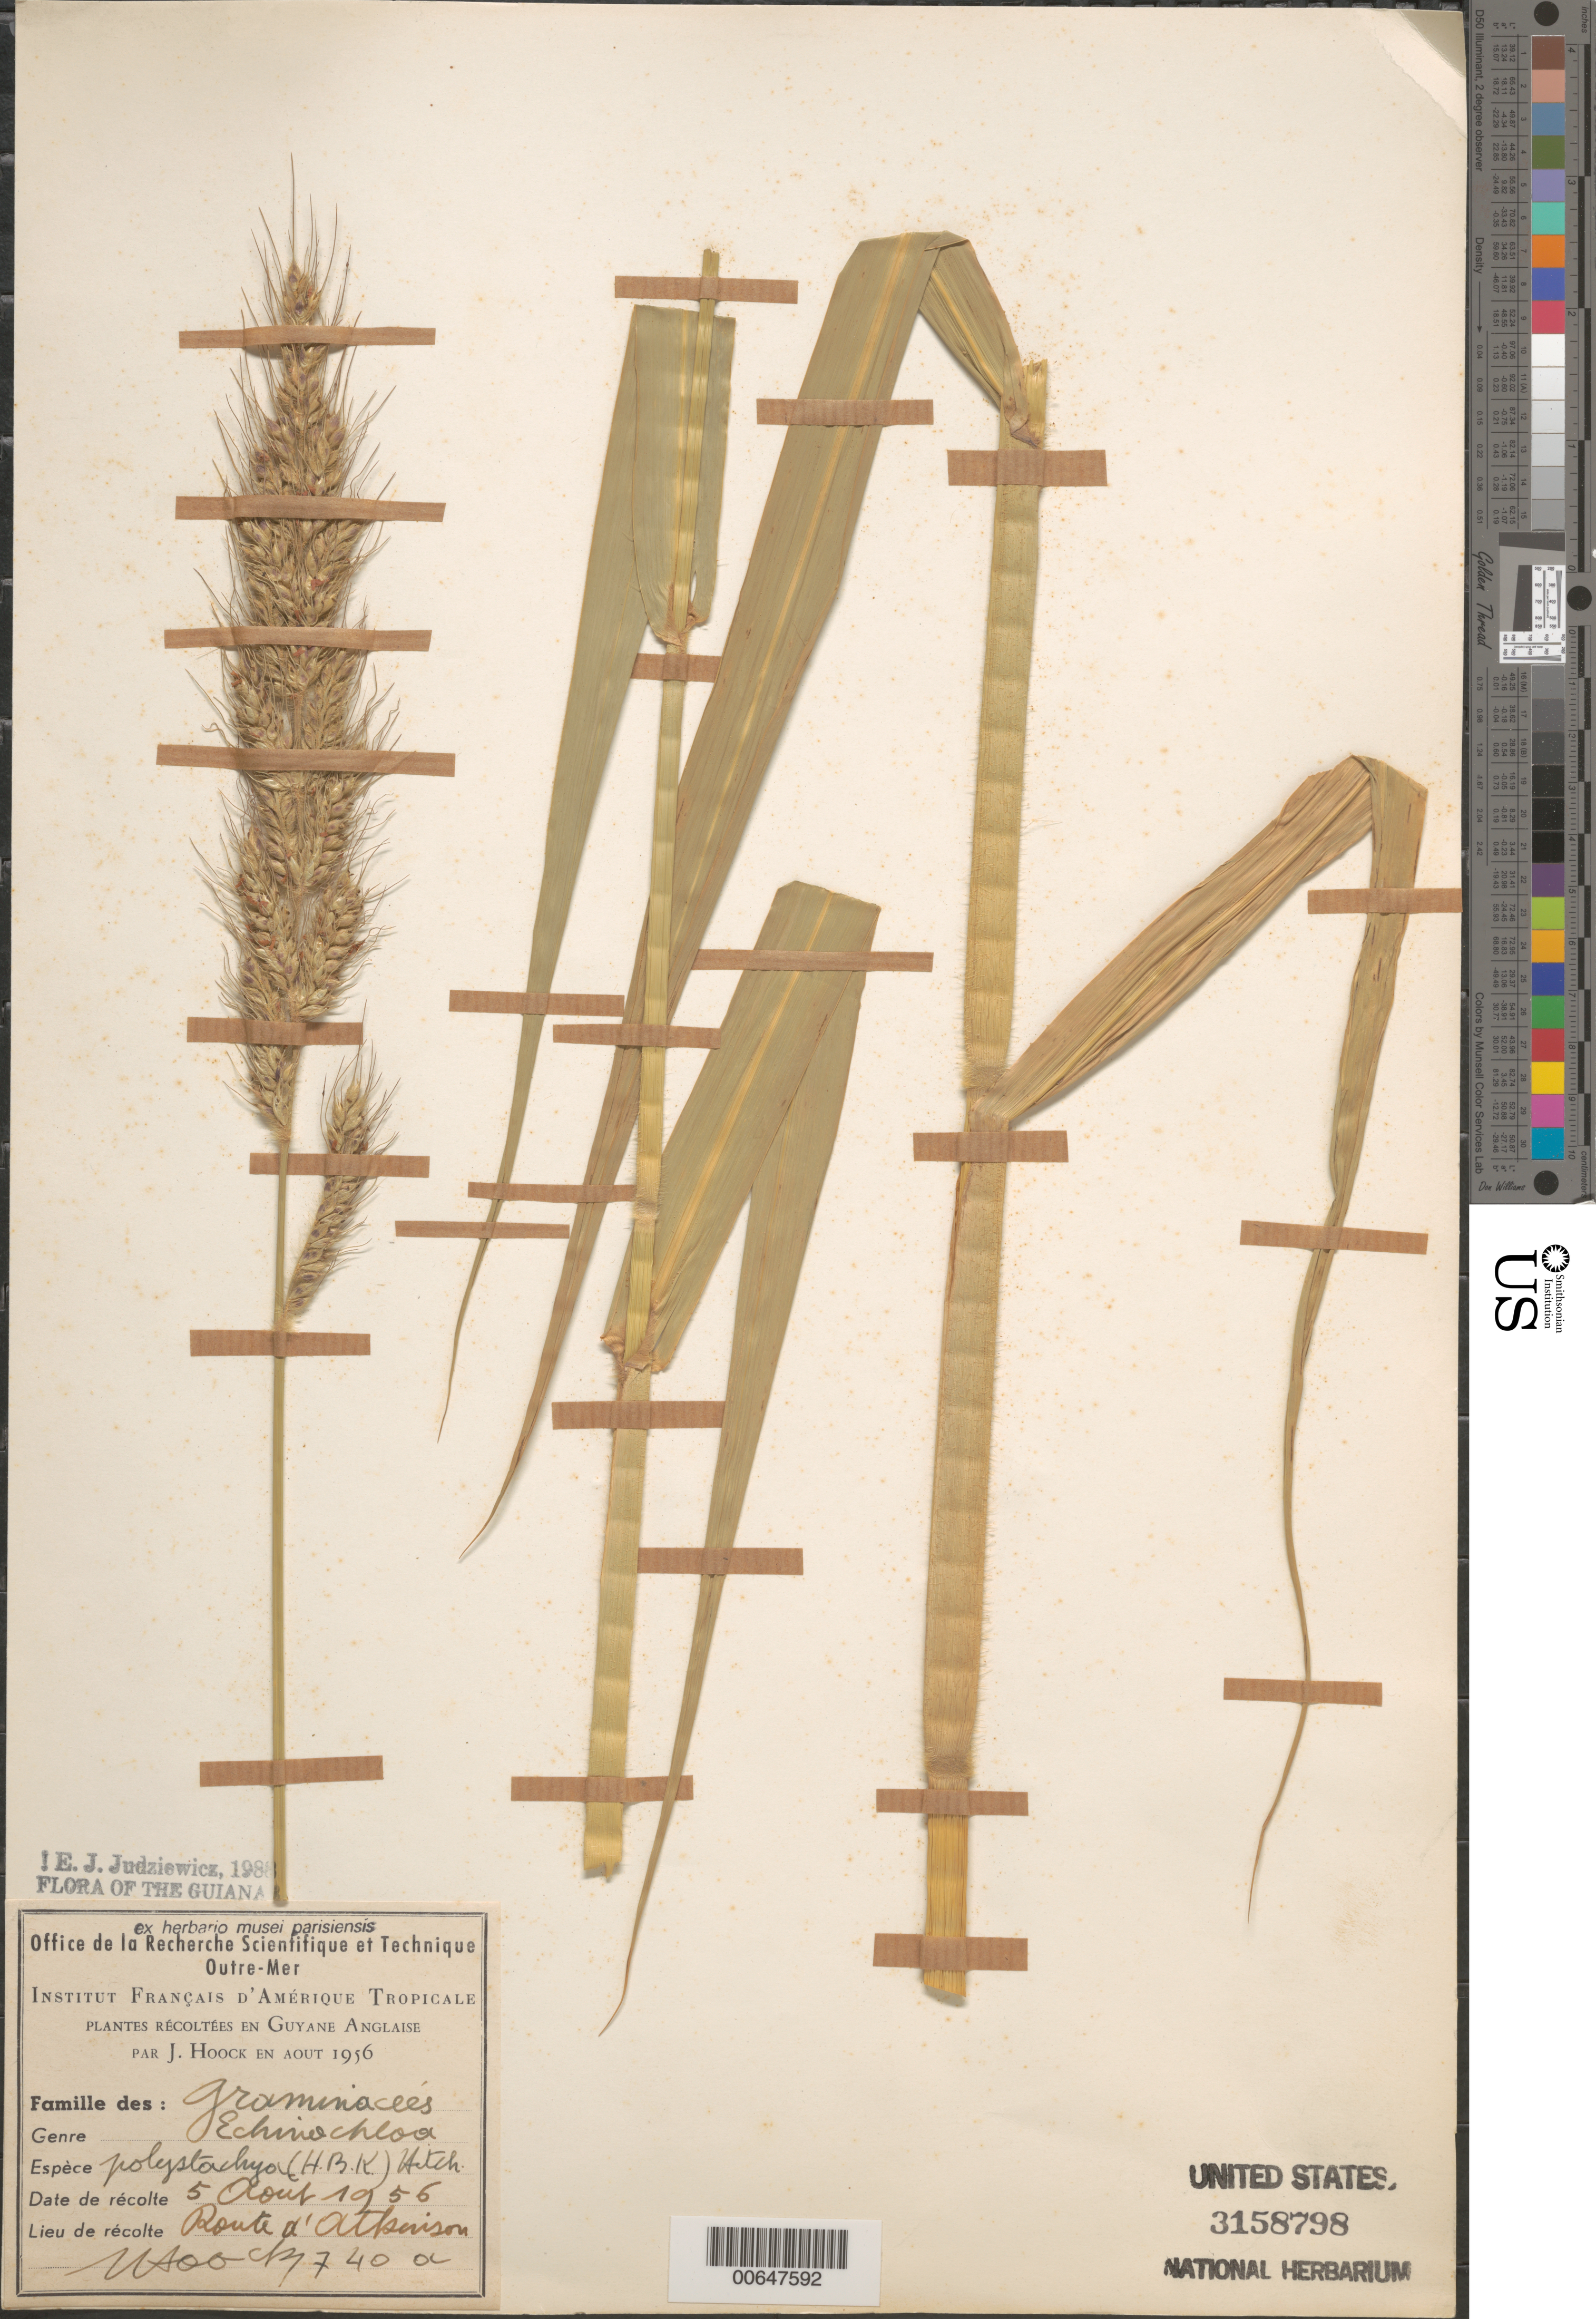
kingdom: Plantae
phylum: Tracheophyta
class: Liliopsida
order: Poales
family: Poaceae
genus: Echinochloa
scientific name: Echinochloa polystachya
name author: (Kunth) Hitchc.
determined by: Judziewicz, E. J.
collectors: J. Hoock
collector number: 740 a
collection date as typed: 5-Aug-56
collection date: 1956-08-05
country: Guyana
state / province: Demerara-Mahaica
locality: Route d' Atkinson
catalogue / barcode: US 3158798